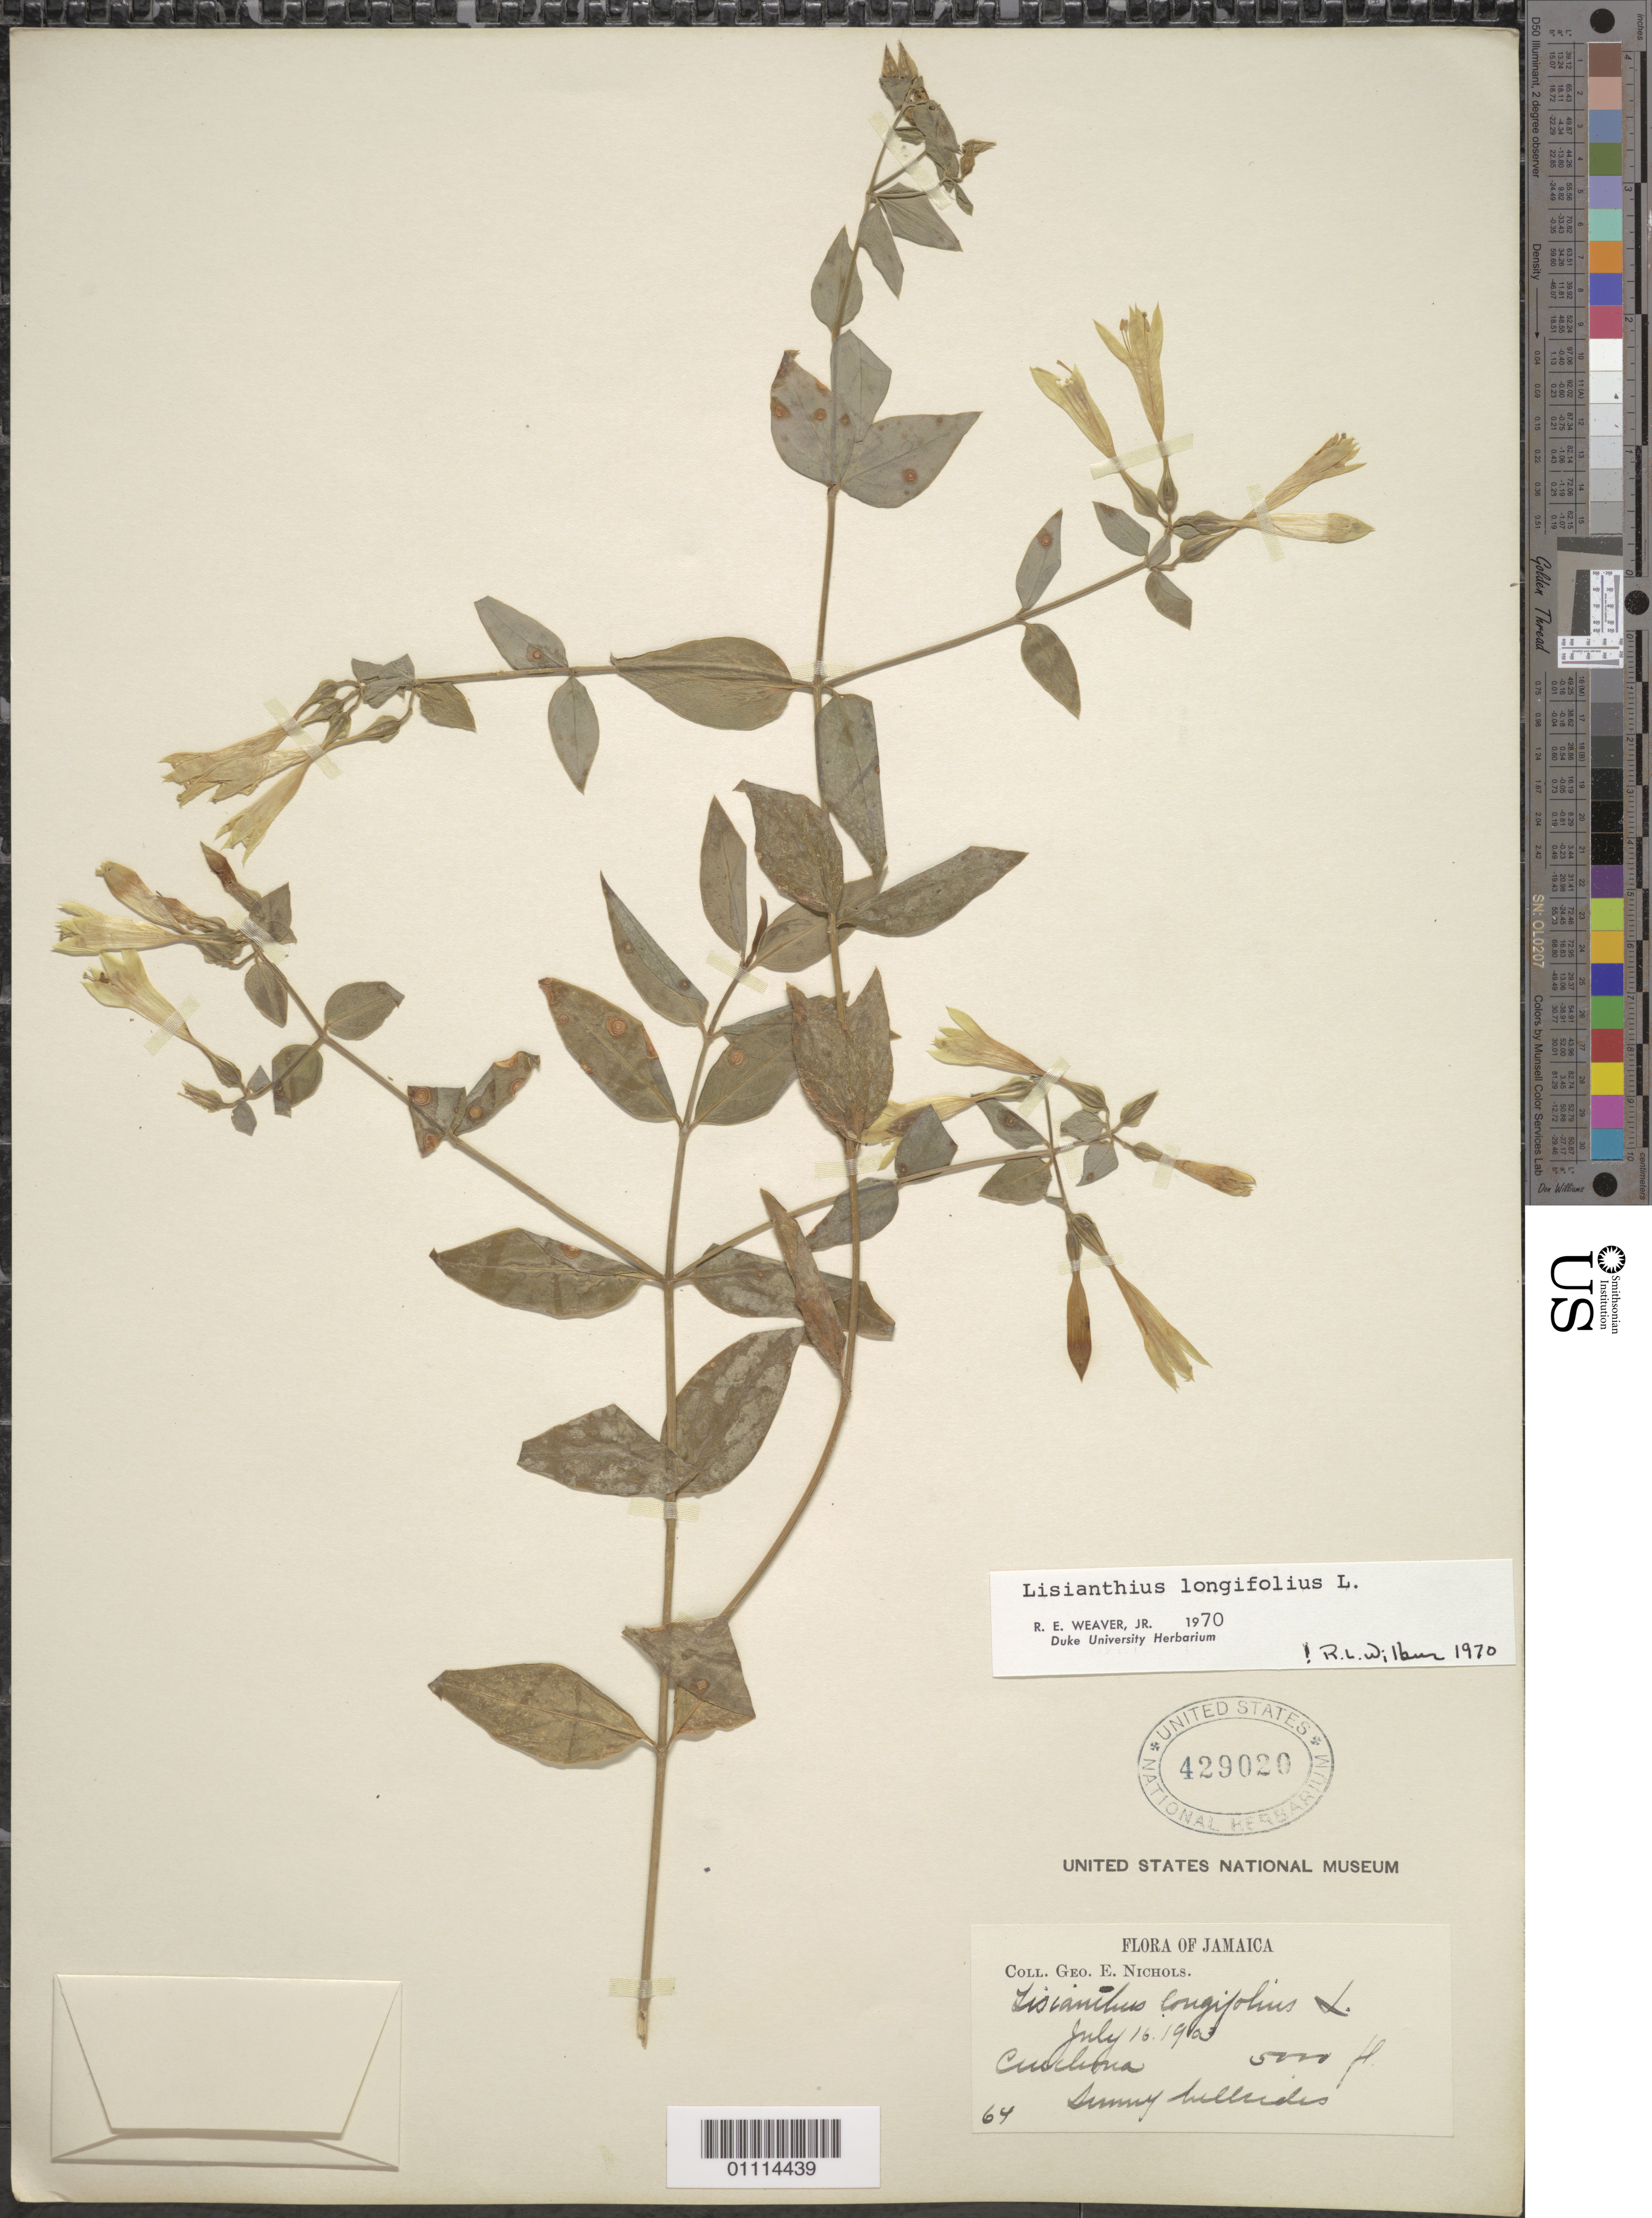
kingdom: Plantae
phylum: Tracheophyta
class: Magnoliopsida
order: Gentianales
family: Gentianaceae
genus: Lisianthius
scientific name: Lisianthius longifolius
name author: L.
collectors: G. E. Nichols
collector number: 64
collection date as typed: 16 Jul 1903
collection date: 1903-07-16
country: Jamaica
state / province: Saint Andrew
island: Jamaica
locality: Cinchona. Sunny hillsides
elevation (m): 1524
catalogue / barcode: US 429020